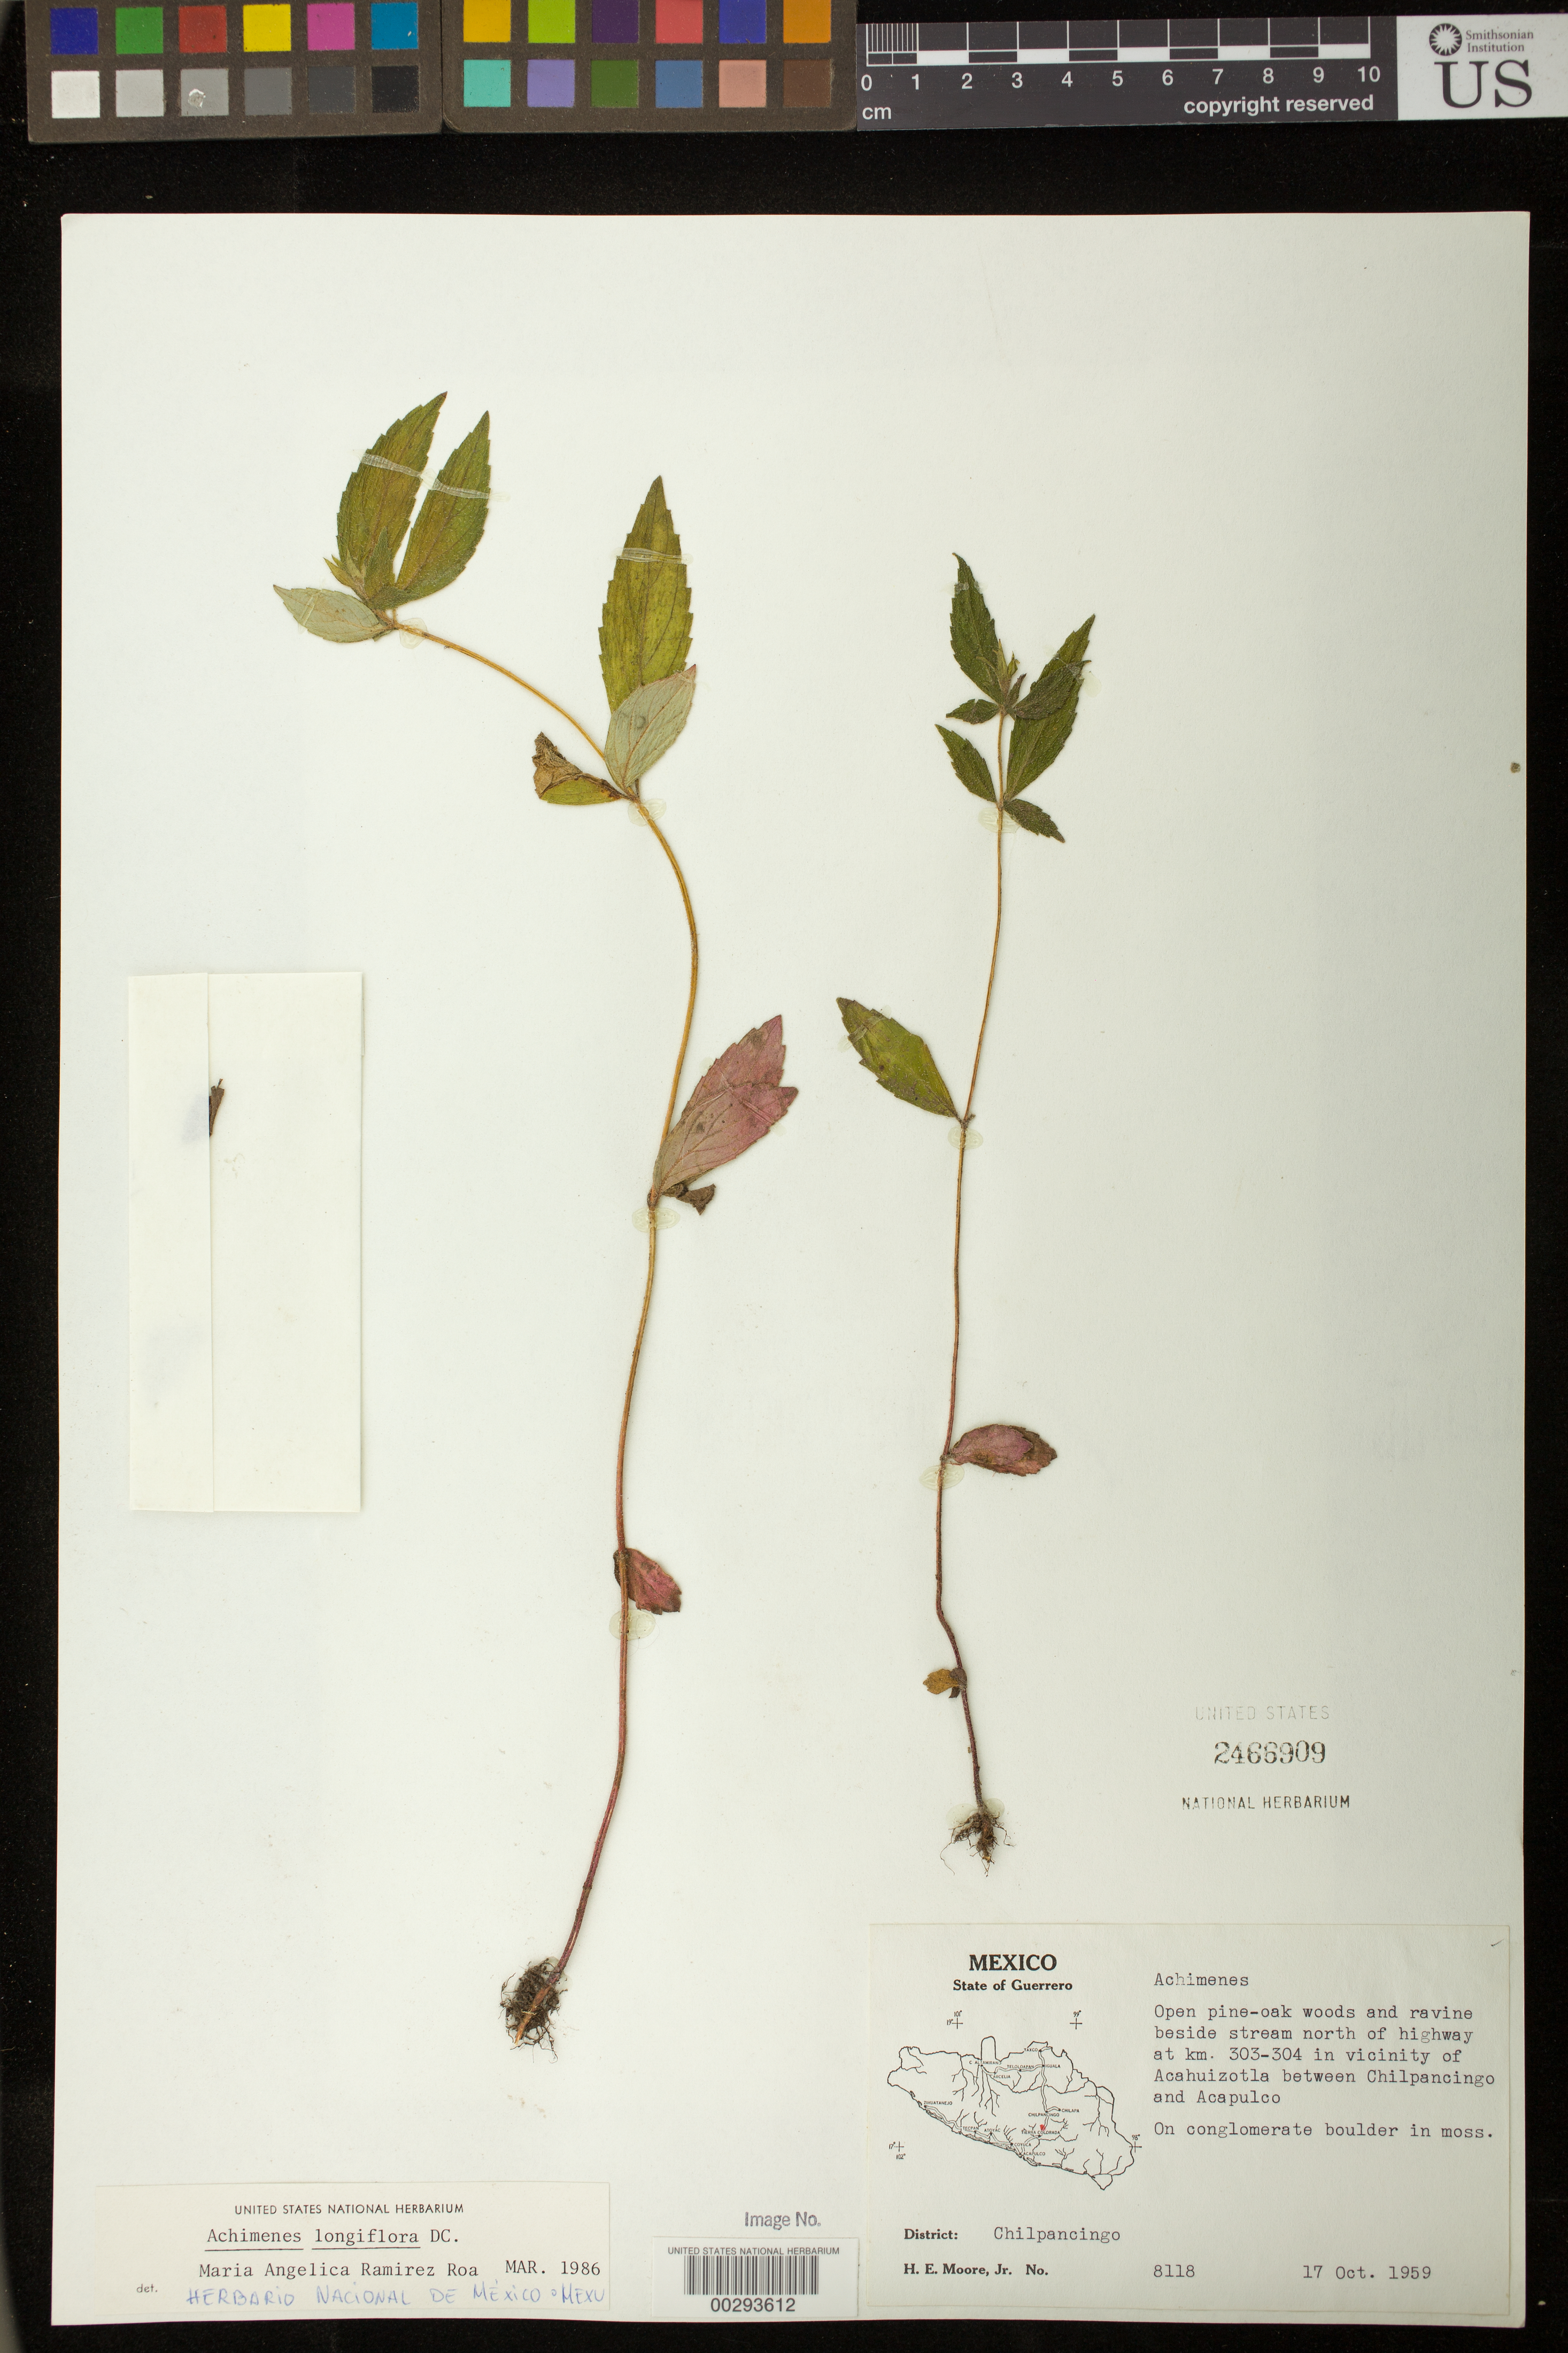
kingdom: Plantae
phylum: Tracheophyta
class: Magnoliopsida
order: Lamiales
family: Gesneriaceae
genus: Achimenes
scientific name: Achimenes longiflora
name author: DC.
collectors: H. E. Moore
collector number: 8118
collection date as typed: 17 Oct 1959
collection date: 1959-10-17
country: Mexico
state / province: Guerrero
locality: Chilpancingo Dist, N of highway at km 303-304 in vicinity of Acahuizotla between Chilpancingo and Acapulco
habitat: Open pine-oak woods and ravine beside stream; on conglomerate boulder in moss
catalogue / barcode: US 2466909